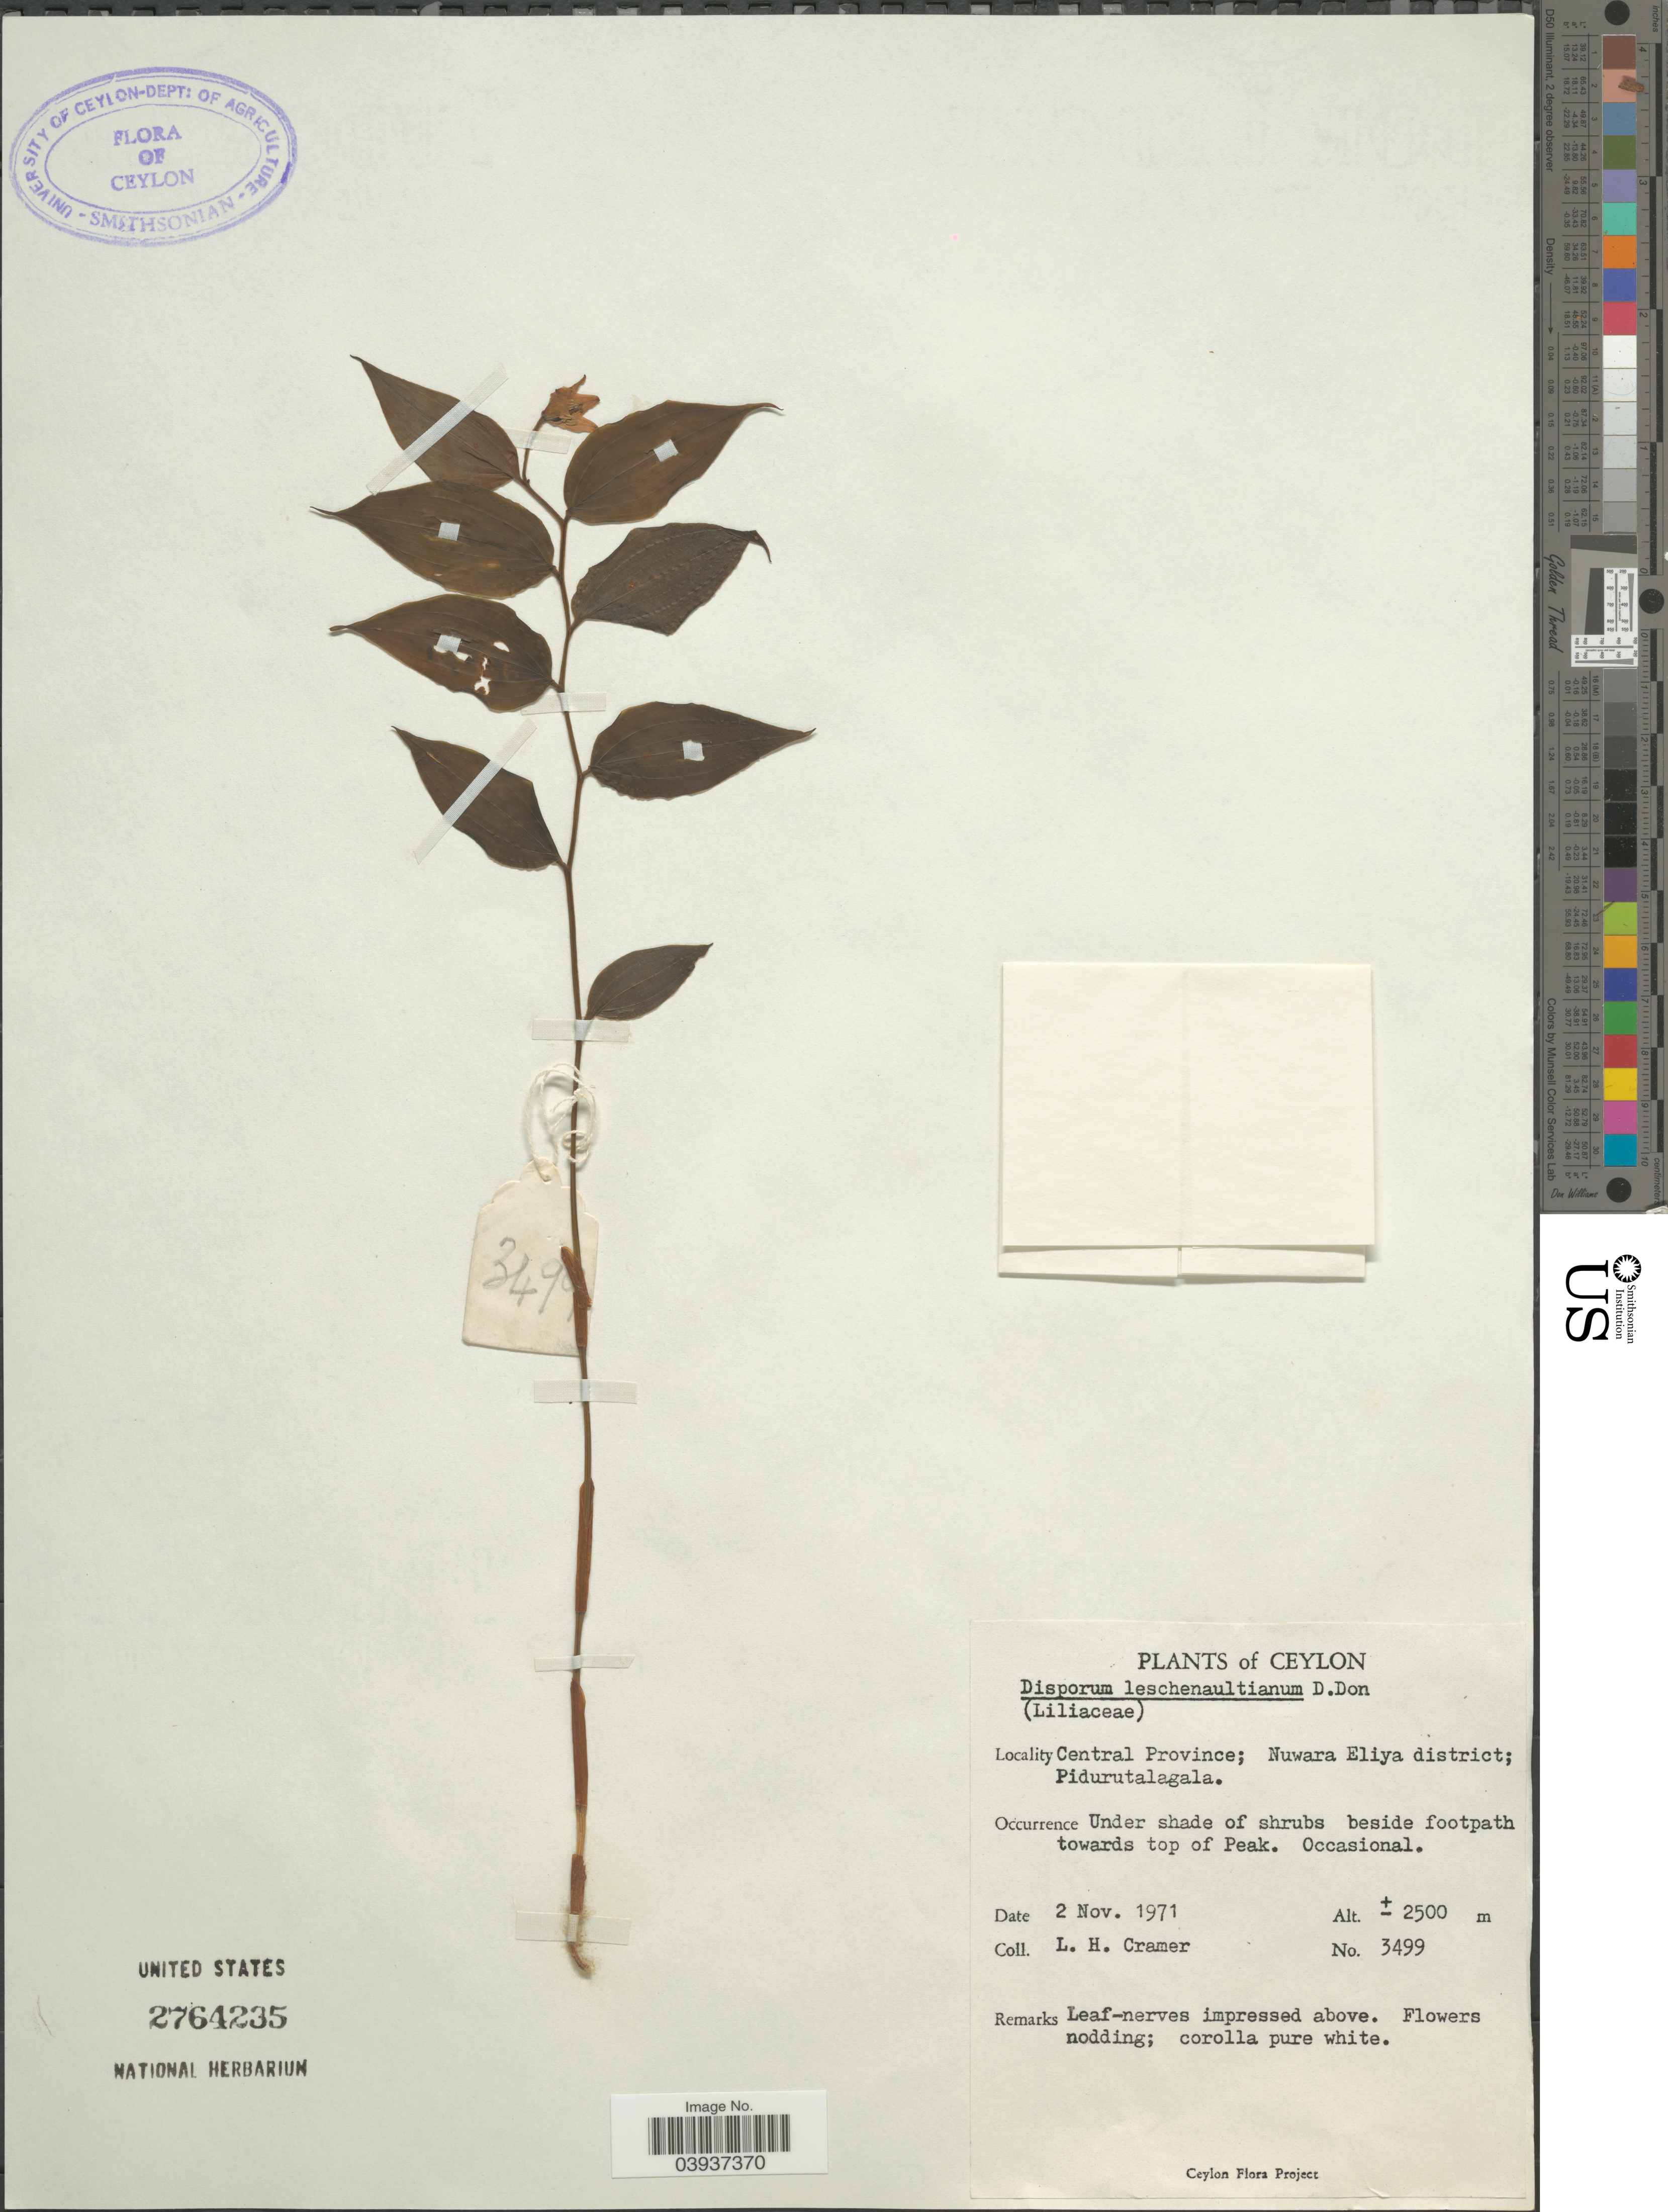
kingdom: Plantae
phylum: Tracheophyta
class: Liliopsida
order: Liliales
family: Colchicaceae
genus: Disporum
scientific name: Disporum cantoniense var. cantoniense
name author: (Lour.) Merr.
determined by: Strong, Mark T., (BOT), Smithsonian Institution - National Museum of Natural History (UNITED STATES)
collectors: L. H. Cramer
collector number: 3499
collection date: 1971-11-02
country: Sri Lanka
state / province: Central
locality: Ceylon. Nuwara Eliya district; Pidurutalagala. Under shade of shrubs beside footpath towards top of Peak.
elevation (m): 2500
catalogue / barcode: US 2764235